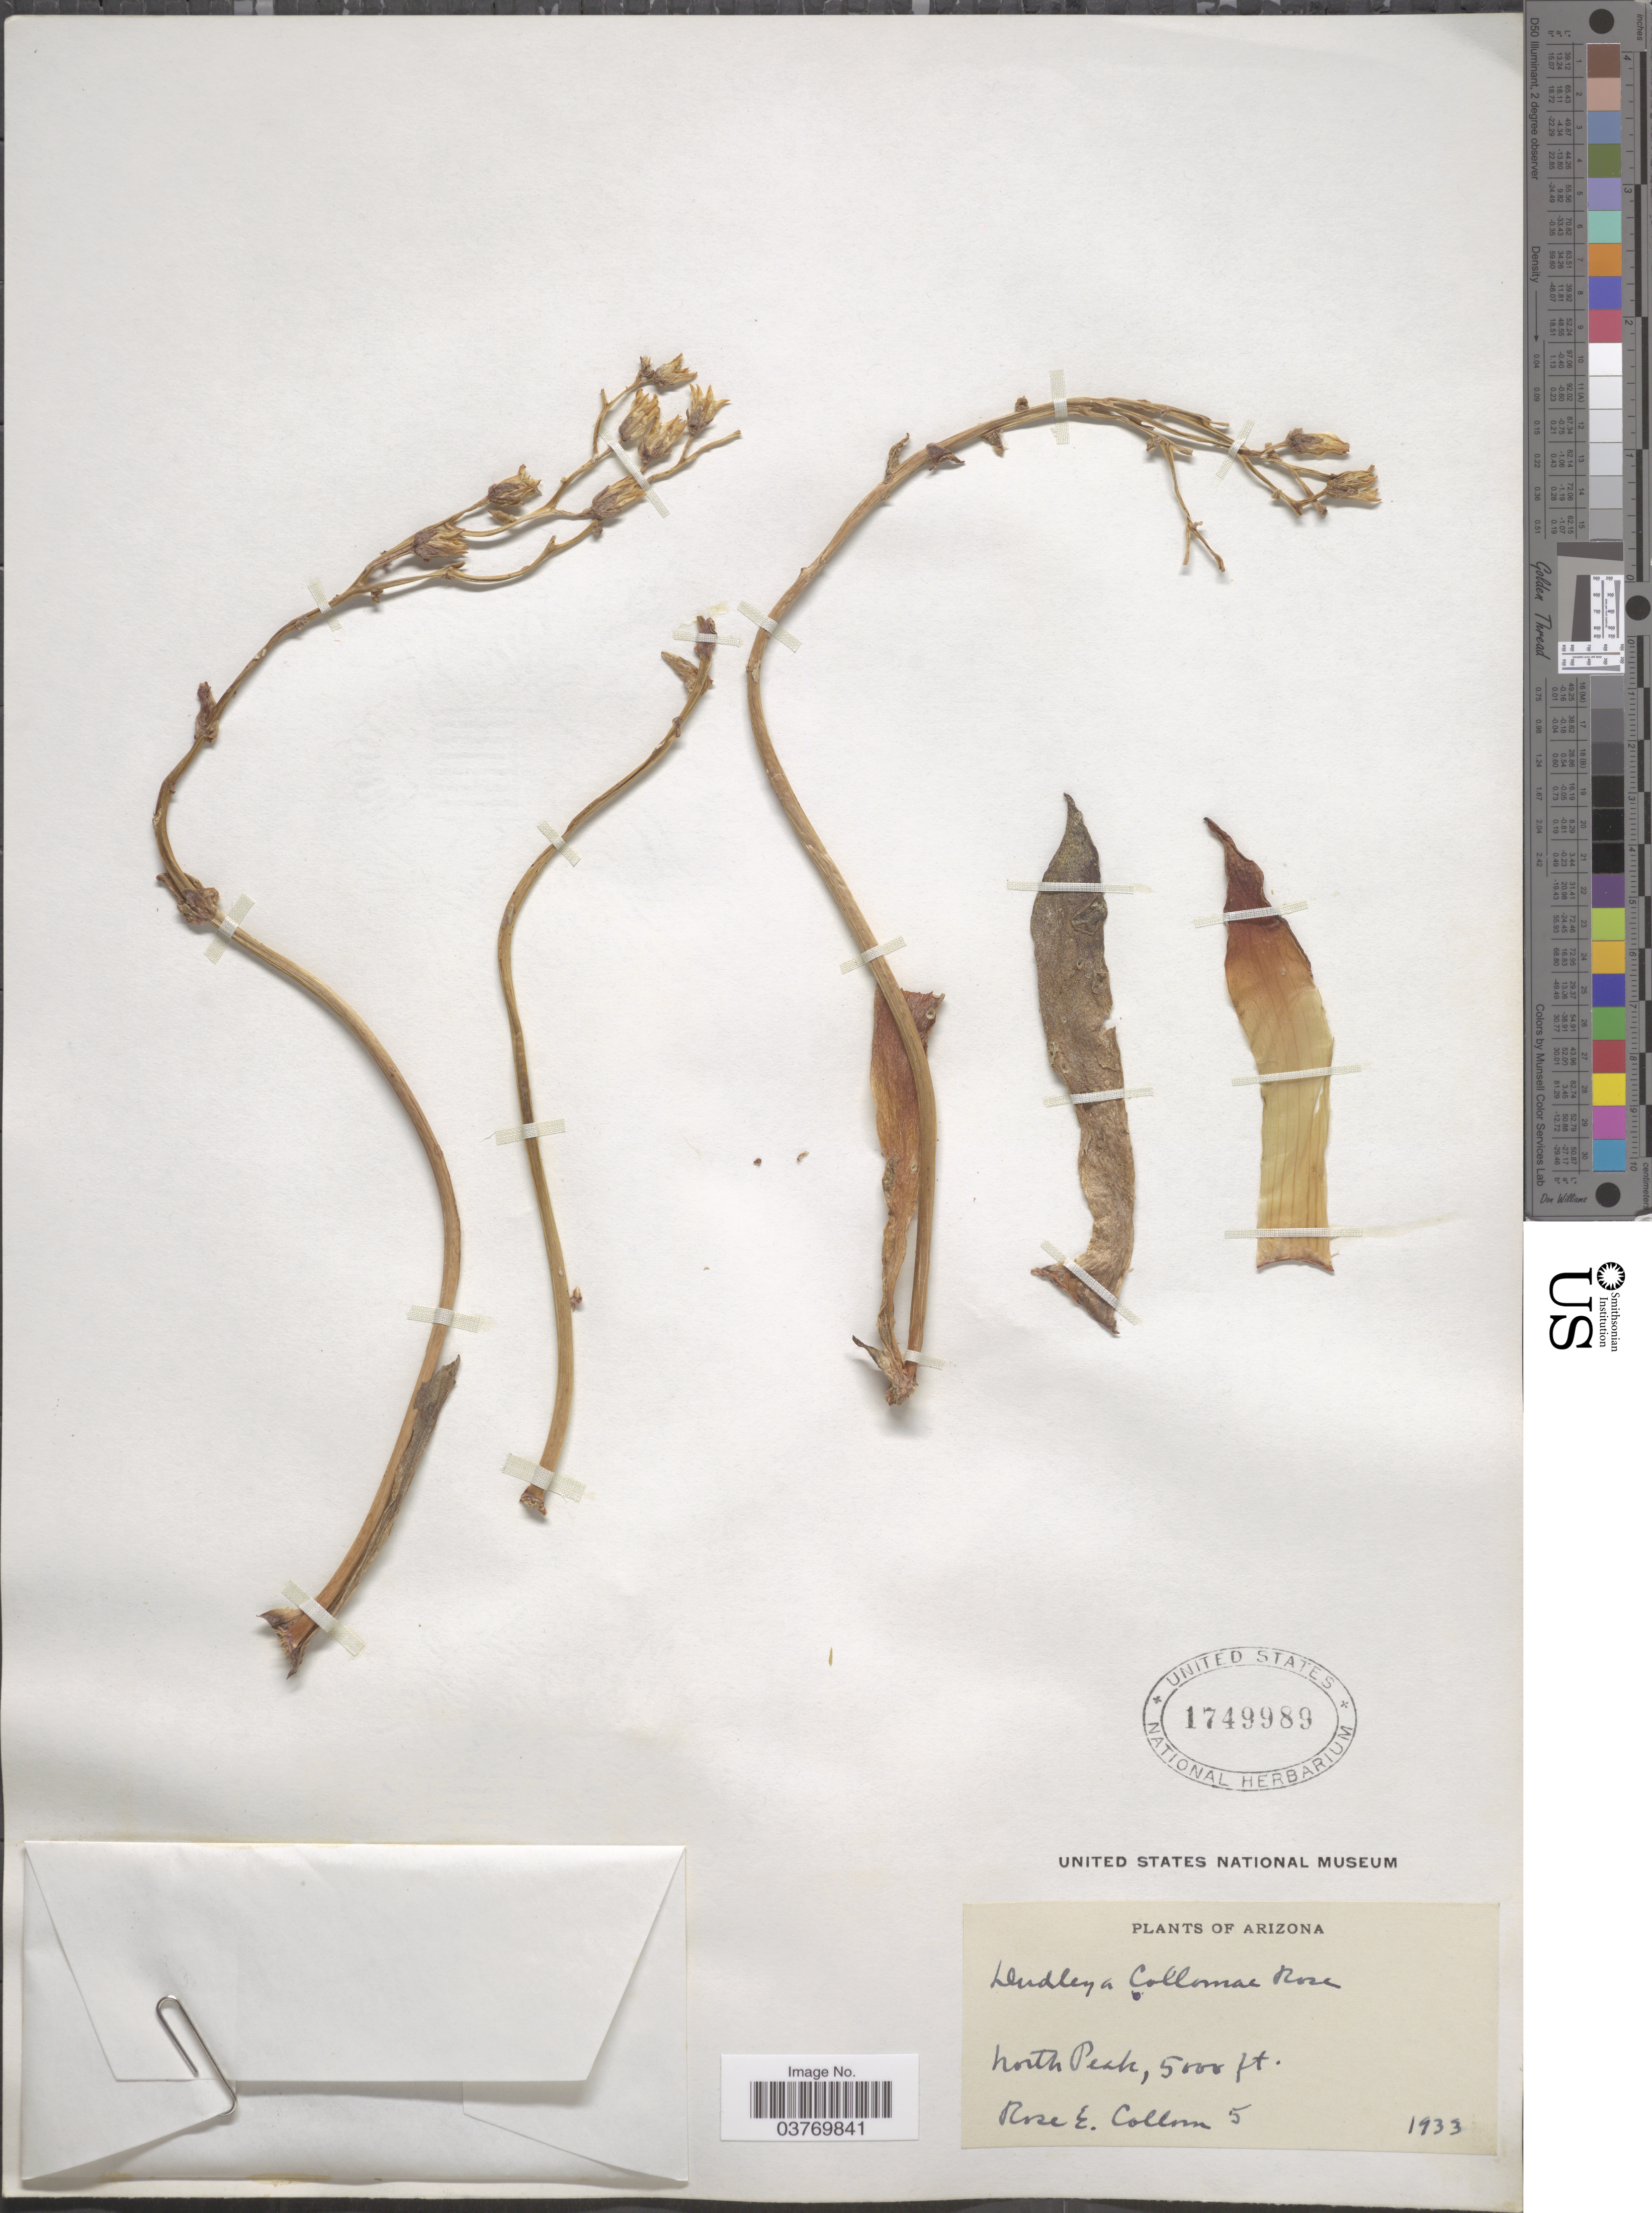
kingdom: Plantae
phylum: Tracheophyta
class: Magnoliopsida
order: Saxifragales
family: Crassulaceae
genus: Dudleya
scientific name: Dudleya collomiae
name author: Rose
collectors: R. E. Collom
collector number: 5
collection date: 1933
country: United States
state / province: Arizona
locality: North Peak.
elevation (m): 1524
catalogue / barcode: US 1749989